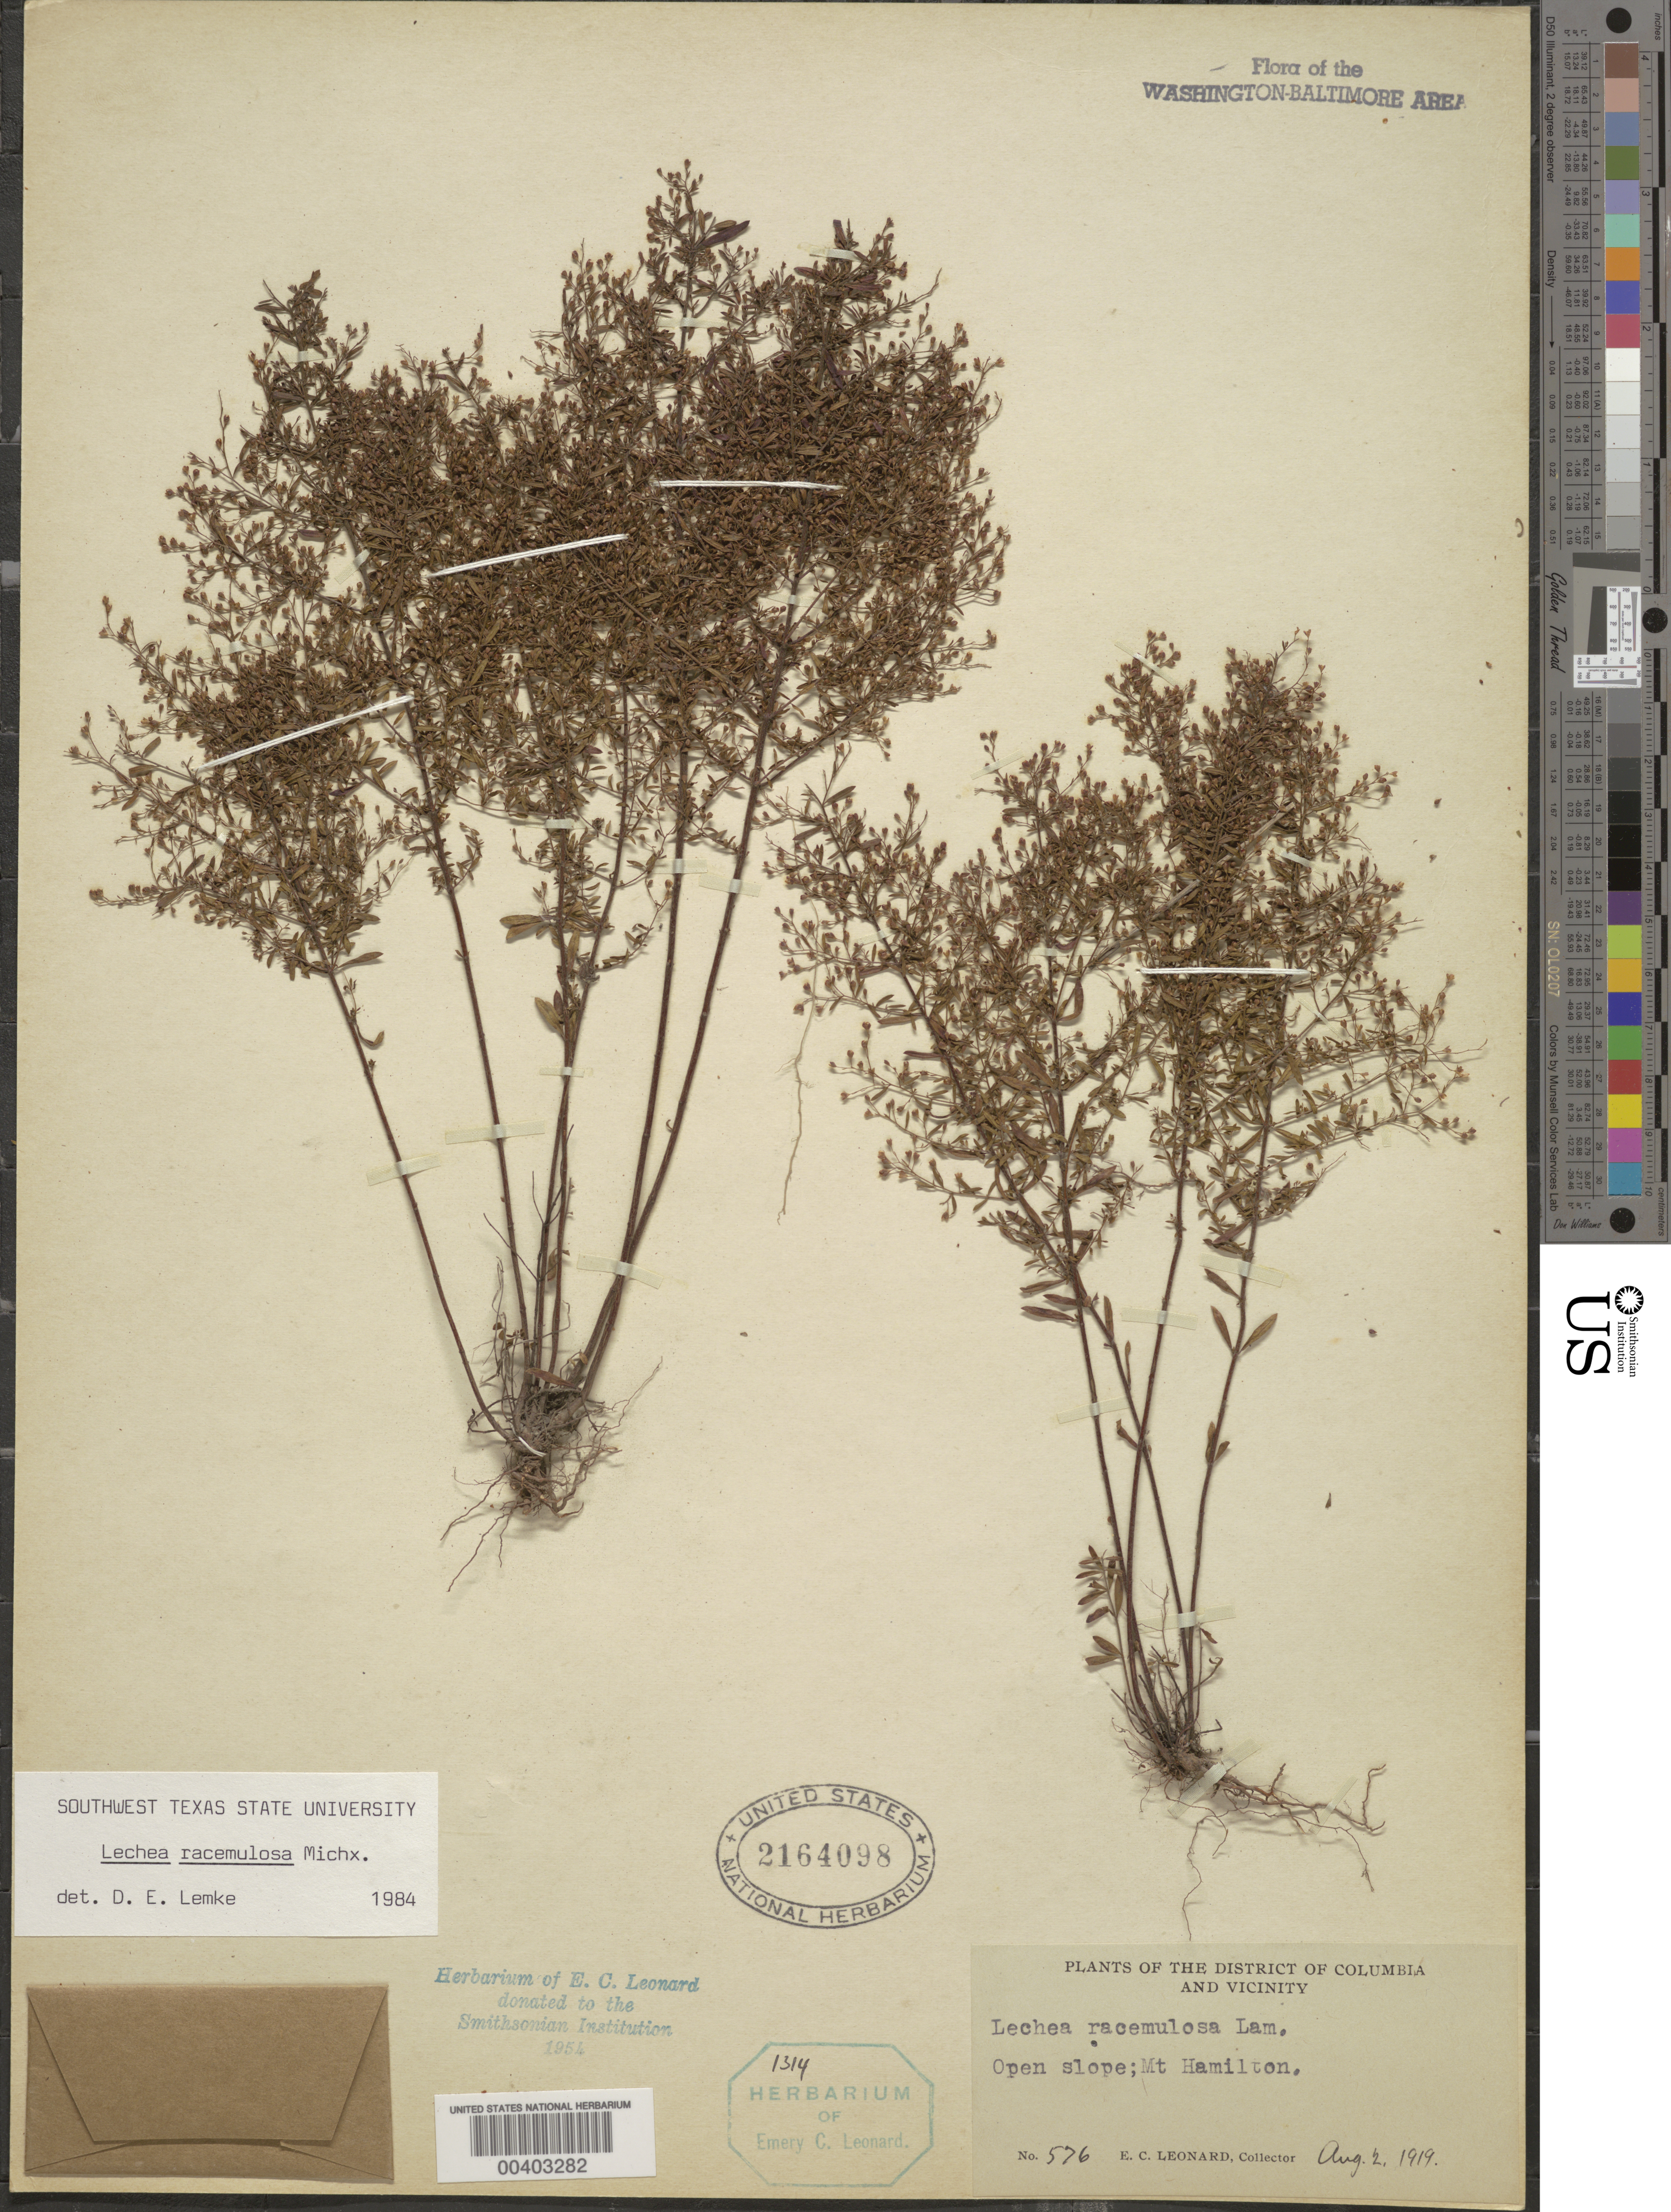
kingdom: Plantae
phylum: Tracheophyta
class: Magnoliopsida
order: Malvales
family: Cistaceae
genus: Lechea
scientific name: Lechea racemulosa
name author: Michx.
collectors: E. C. Leonard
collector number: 576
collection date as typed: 02 Aug 1919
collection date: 1919-08-02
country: United States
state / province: District of Columbia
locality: Mount Hamilton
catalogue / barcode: US 2164098